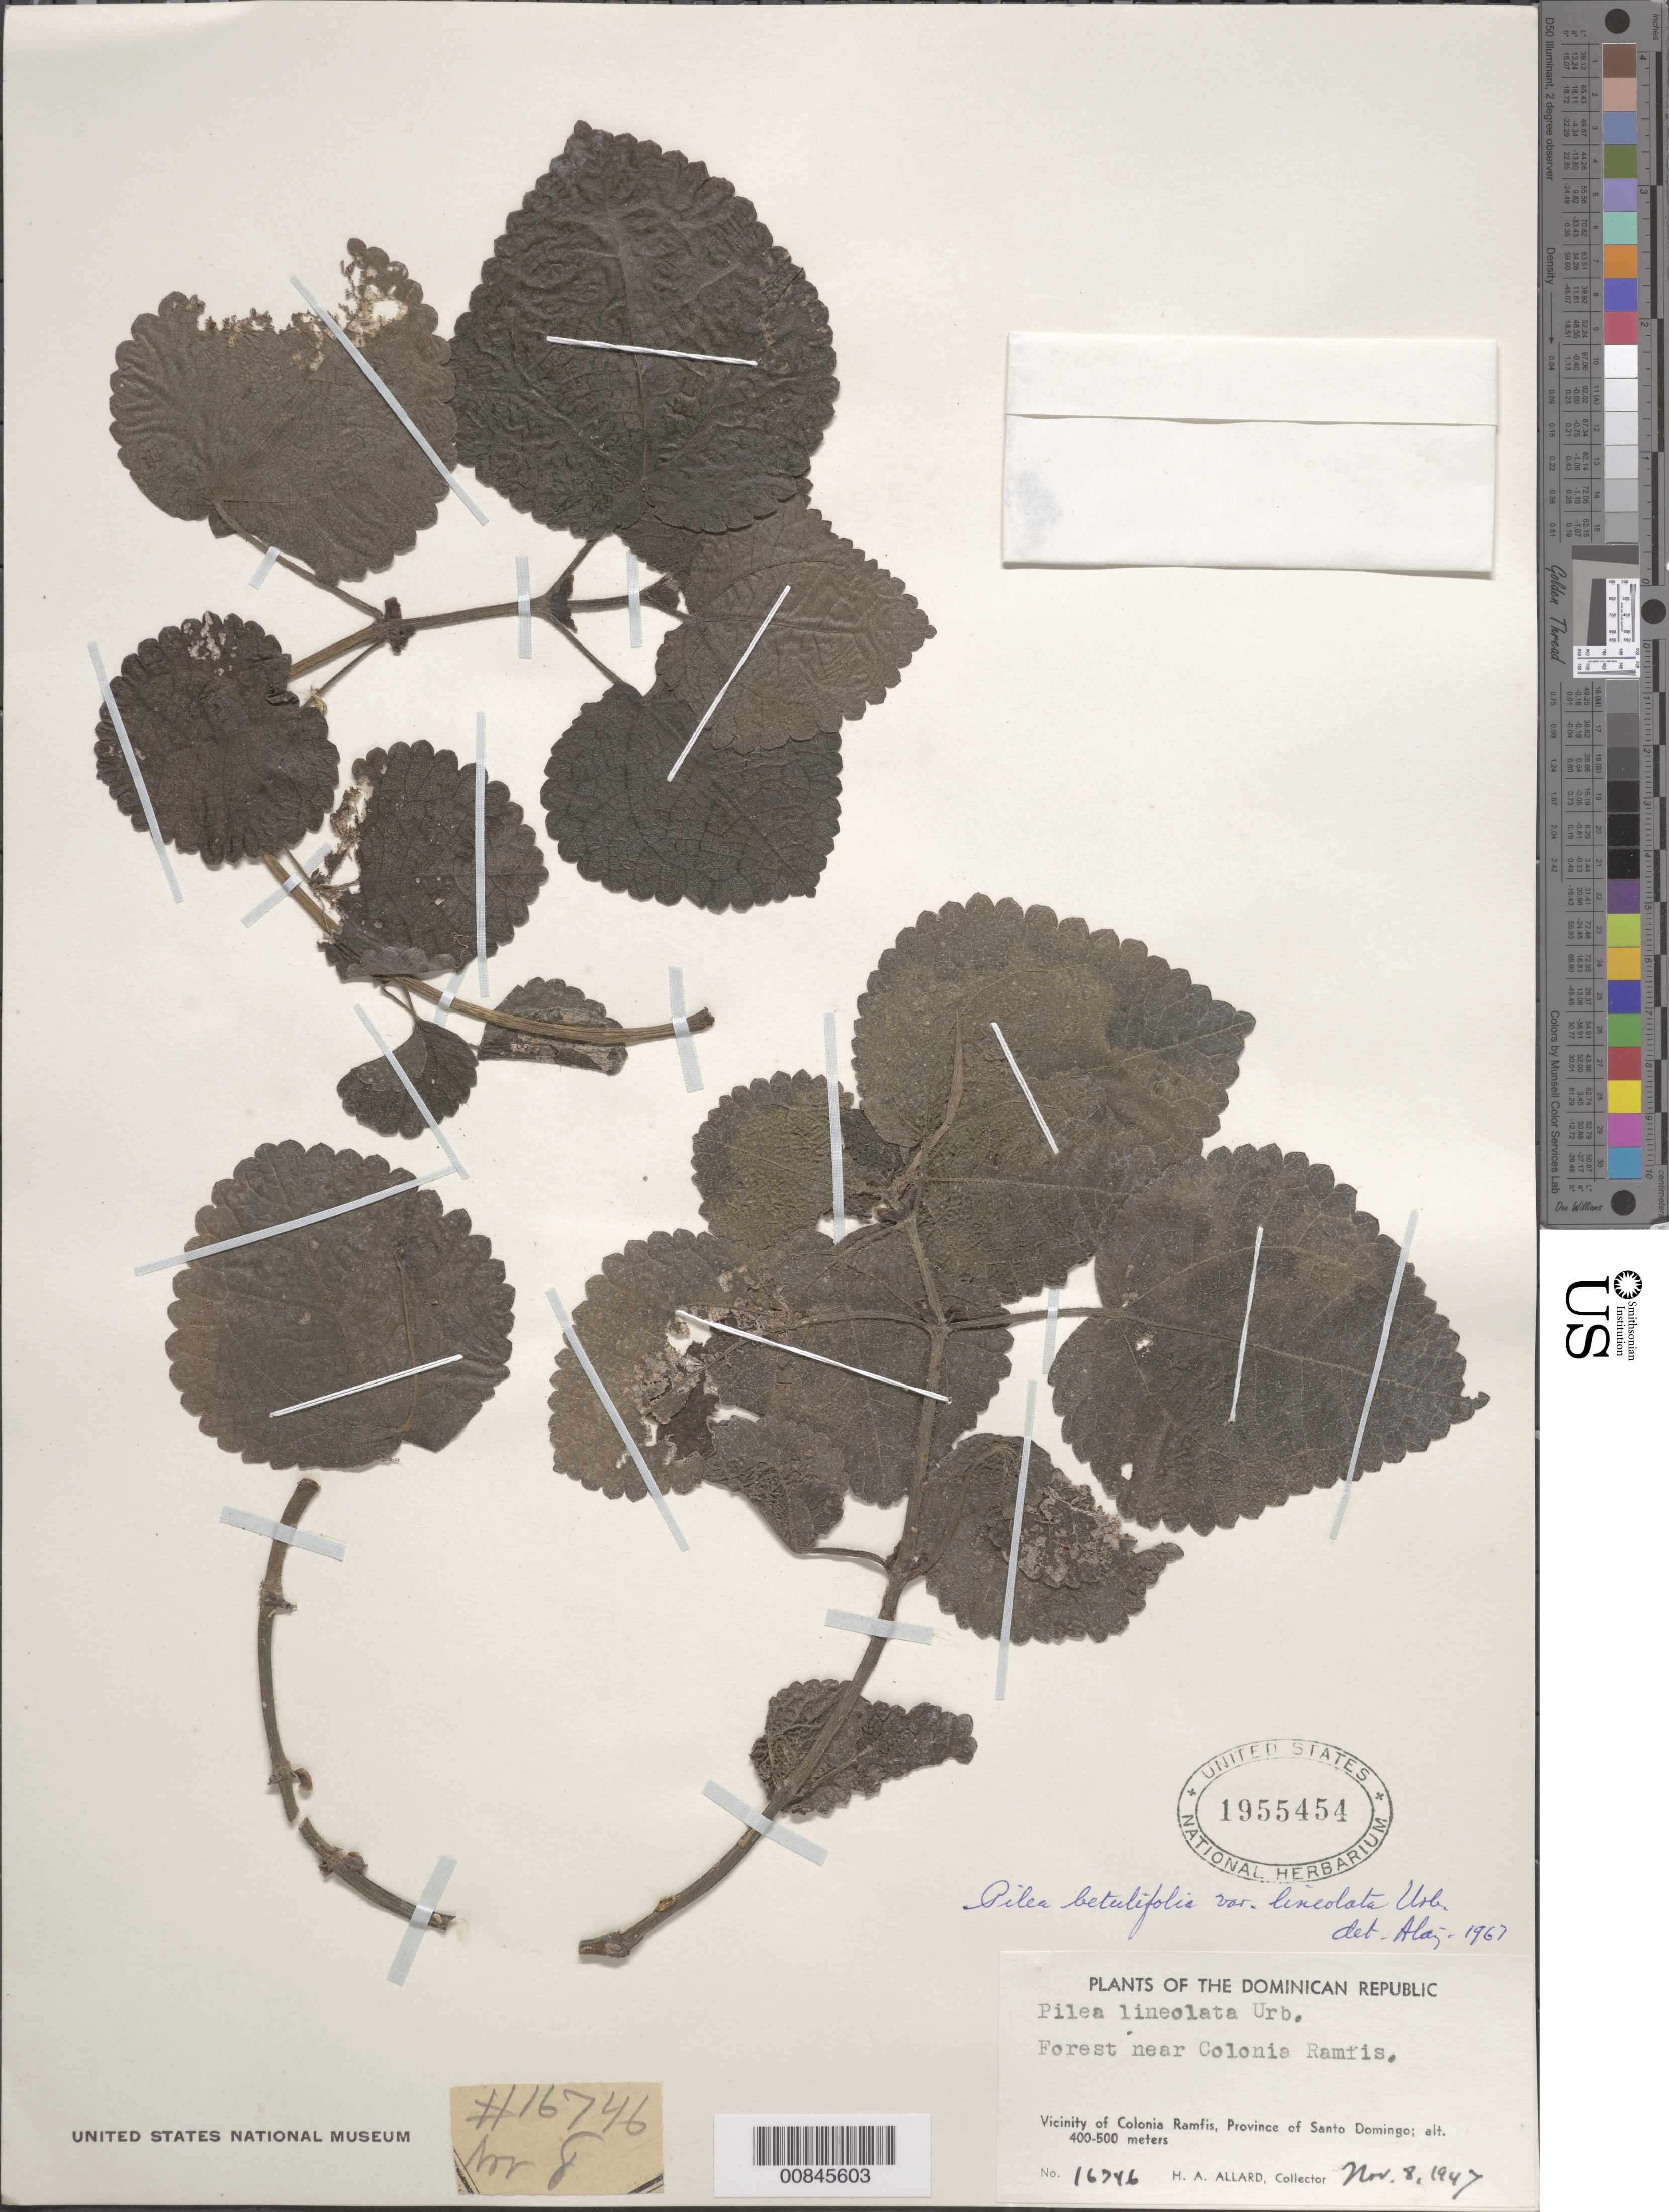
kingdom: Plantae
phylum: Tracheophyta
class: Magnoliopsida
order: Rosales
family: Urticaceae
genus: Pilea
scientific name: Pilea betulifolia var. lineolata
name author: Urb.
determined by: Liogier, Alain H.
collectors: H. A. Allard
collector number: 16746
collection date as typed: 08 Nov 1947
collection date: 1947-11-08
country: Dominican Republic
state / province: Distrito Nacional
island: Hispaniola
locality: Forest near Colonia Ramfis, Province of Santo Domingo (obsolete).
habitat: Forest.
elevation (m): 400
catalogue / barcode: US 1955454